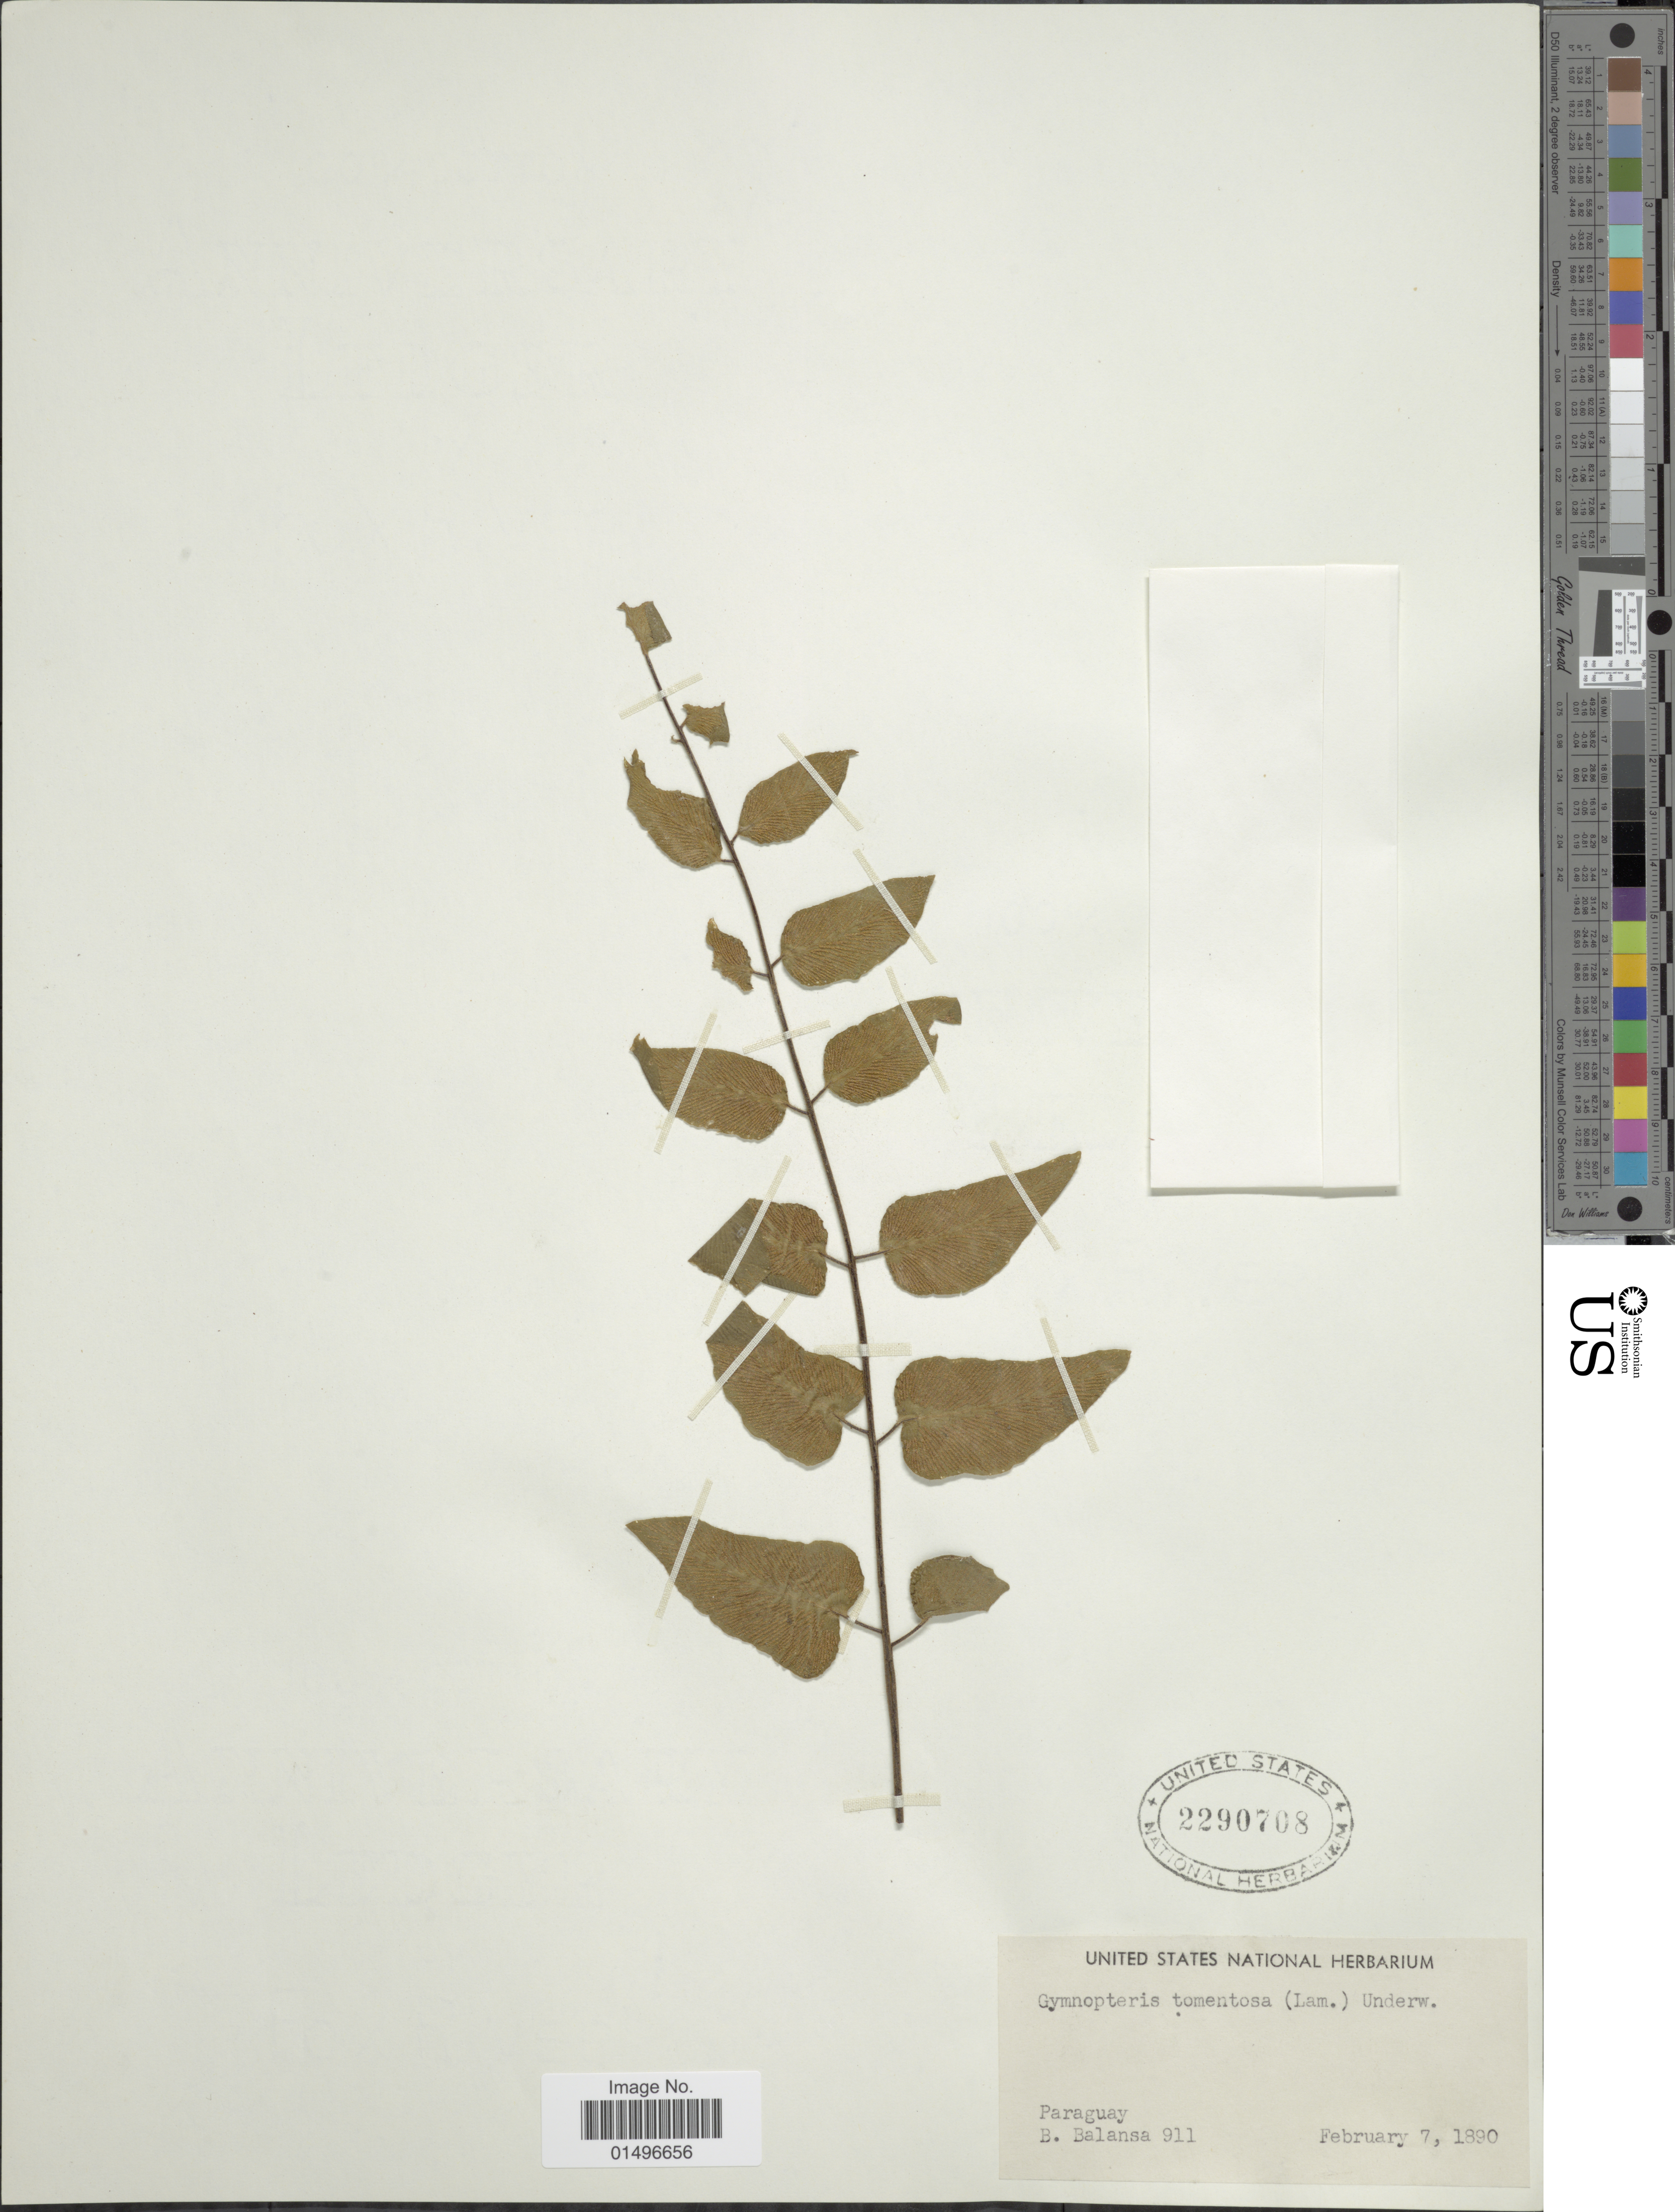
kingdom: Plantae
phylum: Tracheophyta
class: Polypodiopsida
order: Polypodiales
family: Pteridaceae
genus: Hemionitis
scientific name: Hemionitis tomentosa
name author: (Lam.) Raddi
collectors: B. Balansa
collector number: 911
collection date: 1890-02-07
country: Paraguay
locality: Paraguay.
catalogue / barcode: US 2290708